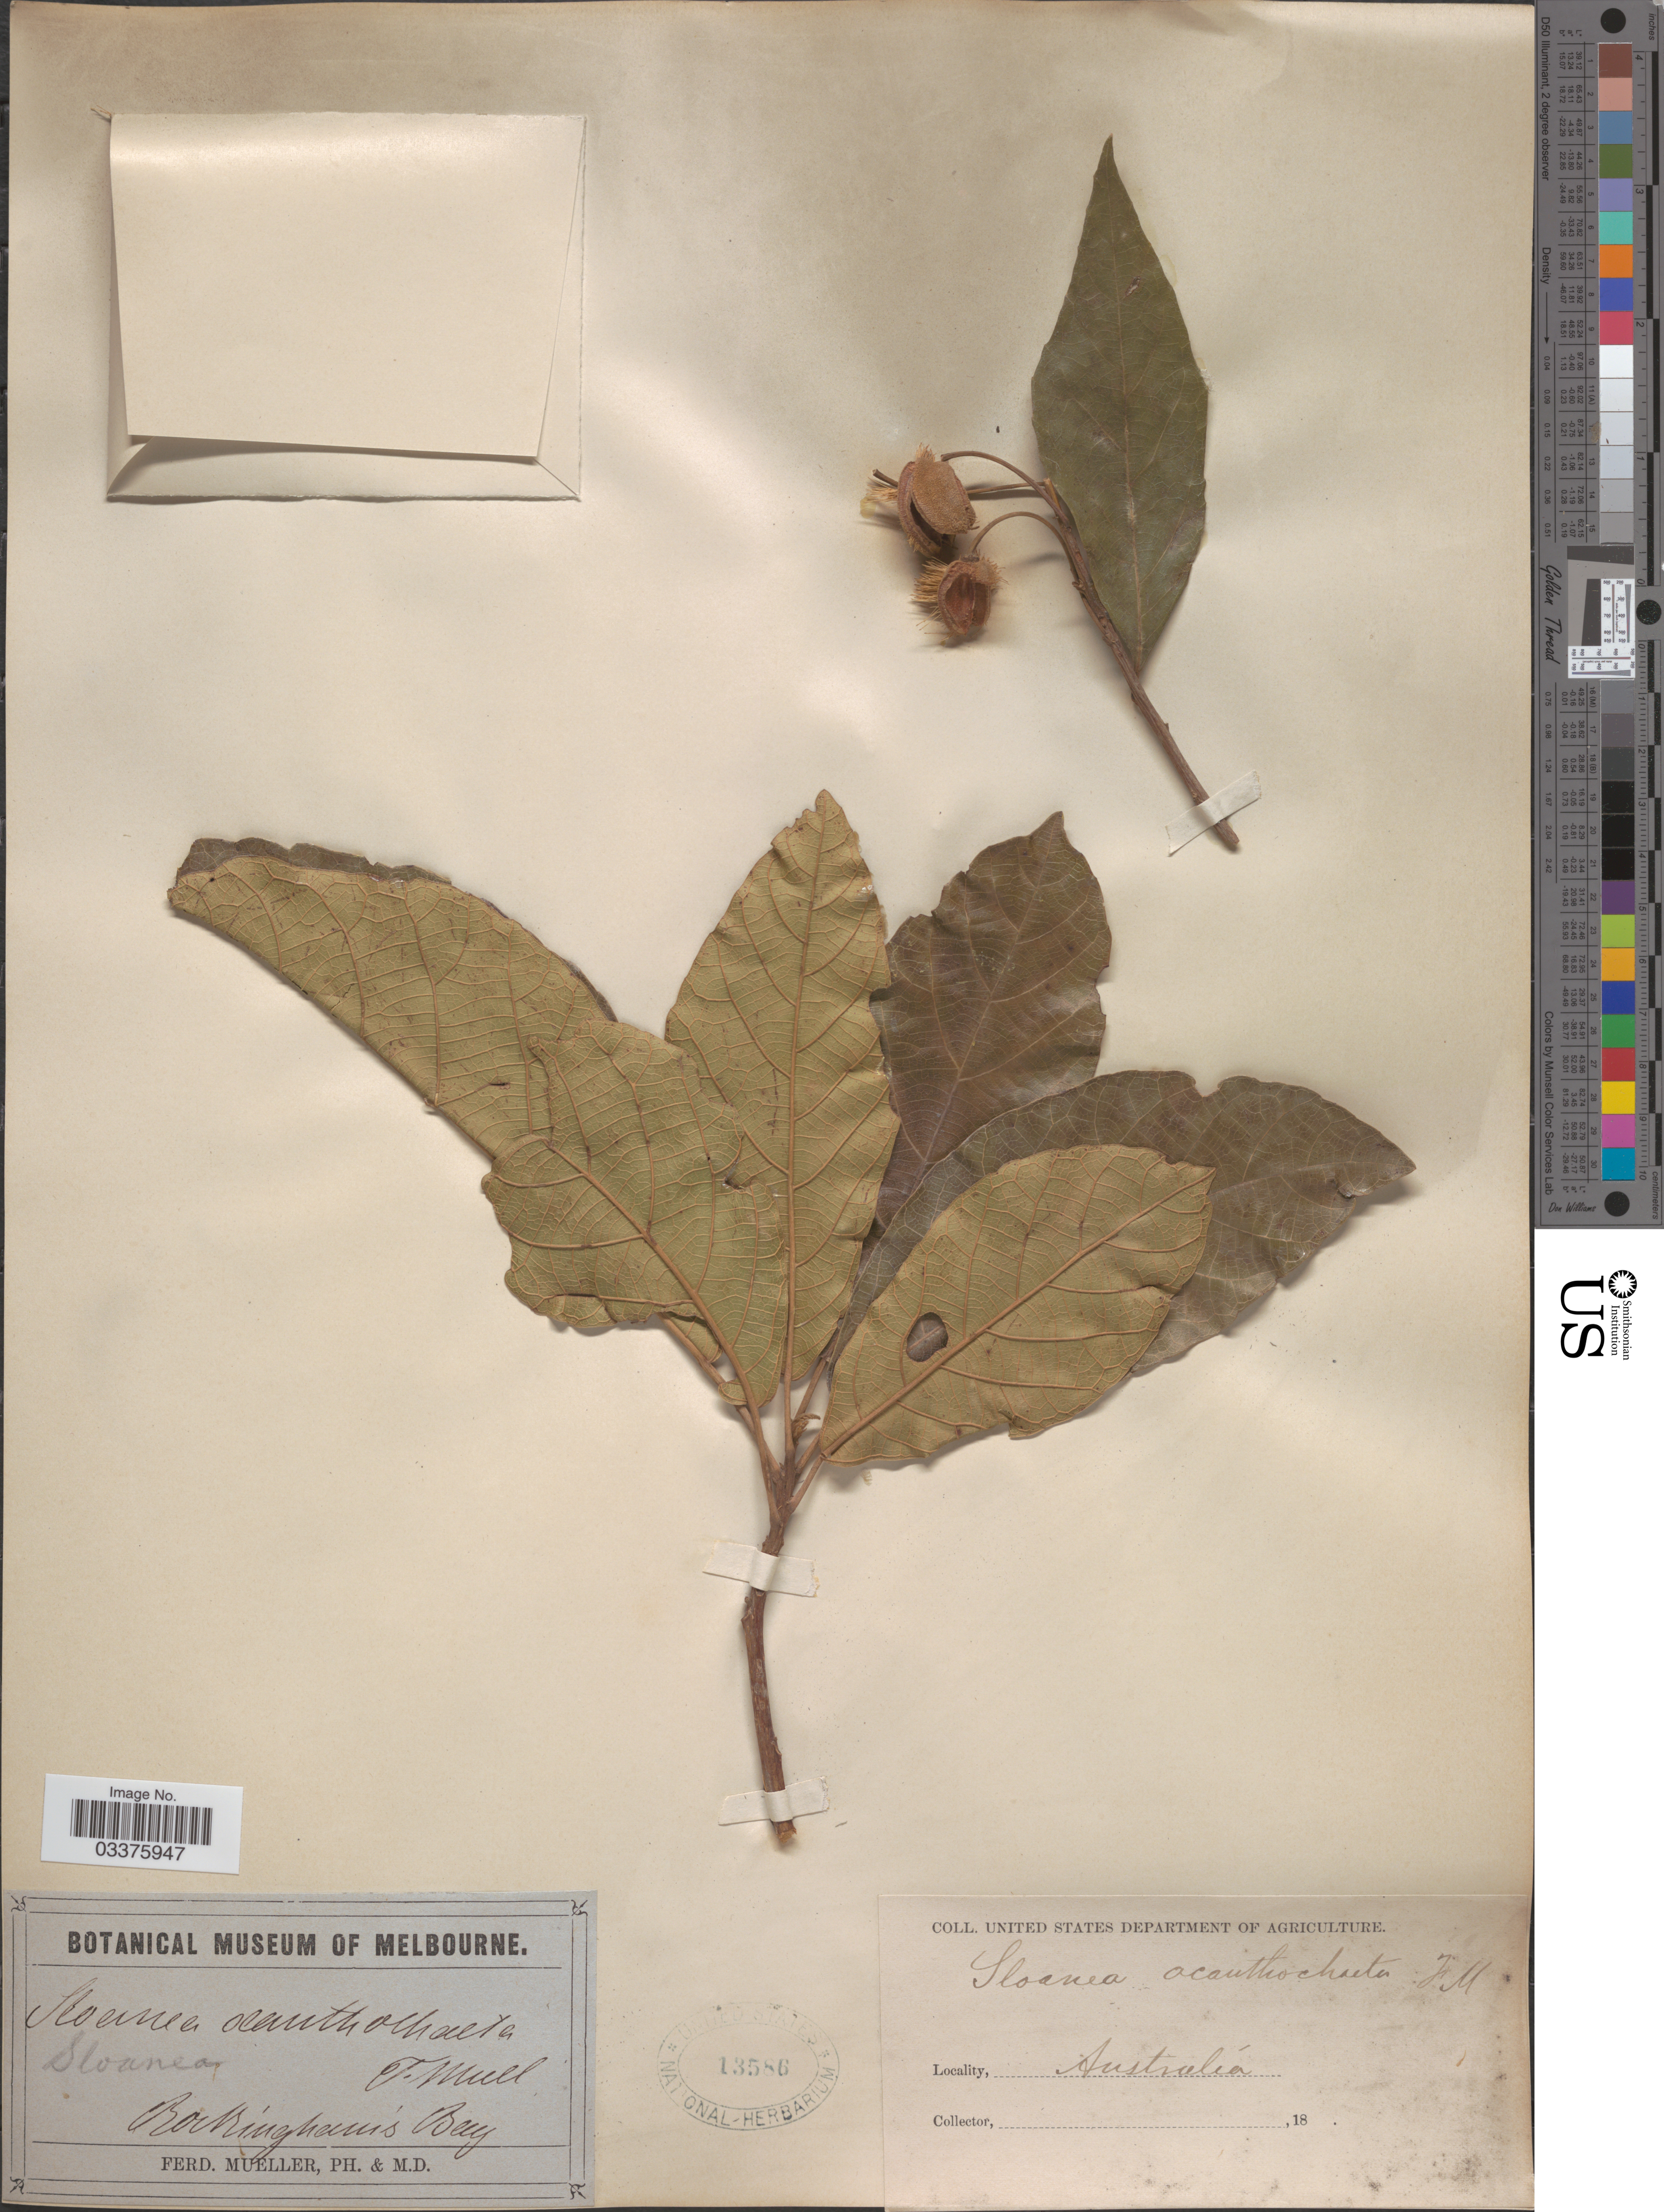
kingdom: Plantae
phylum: Tracheophyta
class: Magnoliopsida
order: Oxalidales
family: Elaeocarpaceae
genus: Sloanea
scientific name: Sloanea acanthochaeata F. Muell., ined.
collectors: F. Mueller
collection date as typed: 18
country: Australia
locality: Rockingham's Bay.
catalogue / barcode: US 13586